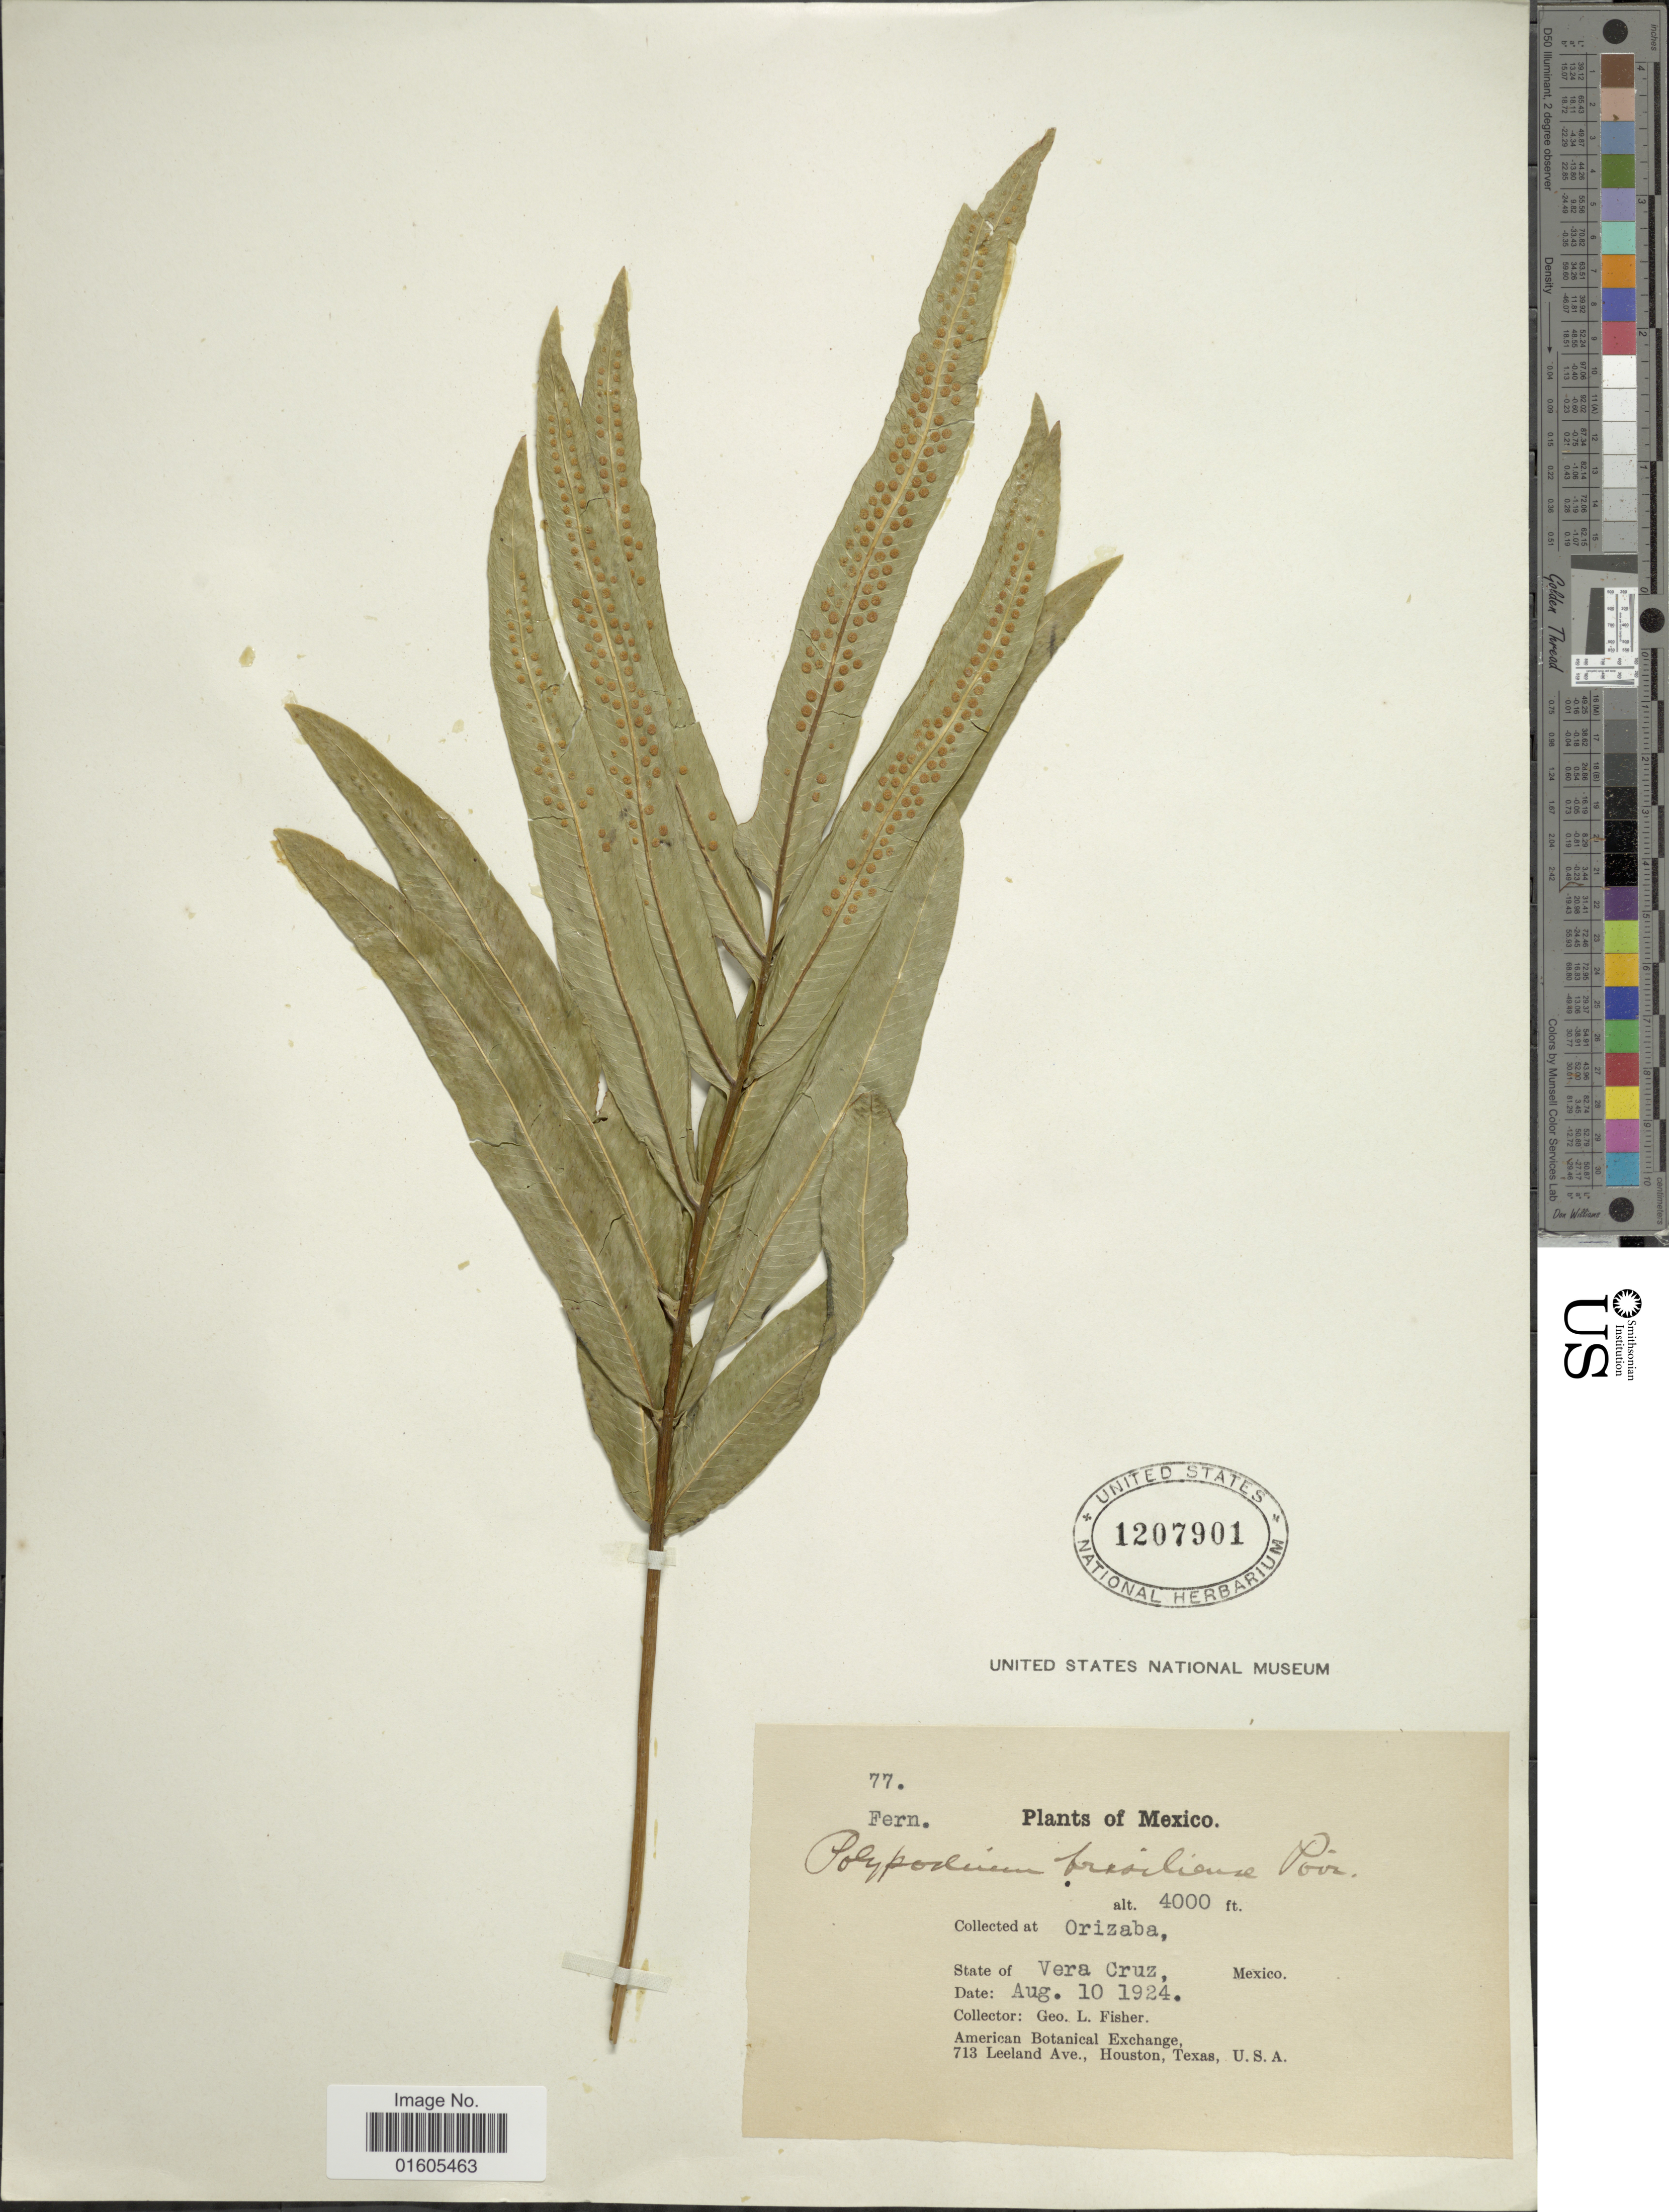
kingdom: Plantae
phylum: Tracheophyta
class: Polypodiopsida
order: Polypodiales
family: Polypodiaceae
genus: Serpocaulon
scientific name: Serpocaulon triseriale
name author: (Sw.) A.R. Sm.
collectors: G. L. Fisher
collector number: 77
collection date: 1924-08-10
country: Mexico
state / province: Veracruz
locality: Orizaba, State of Vera Cruz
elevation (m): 1219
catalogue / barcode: US 1207901